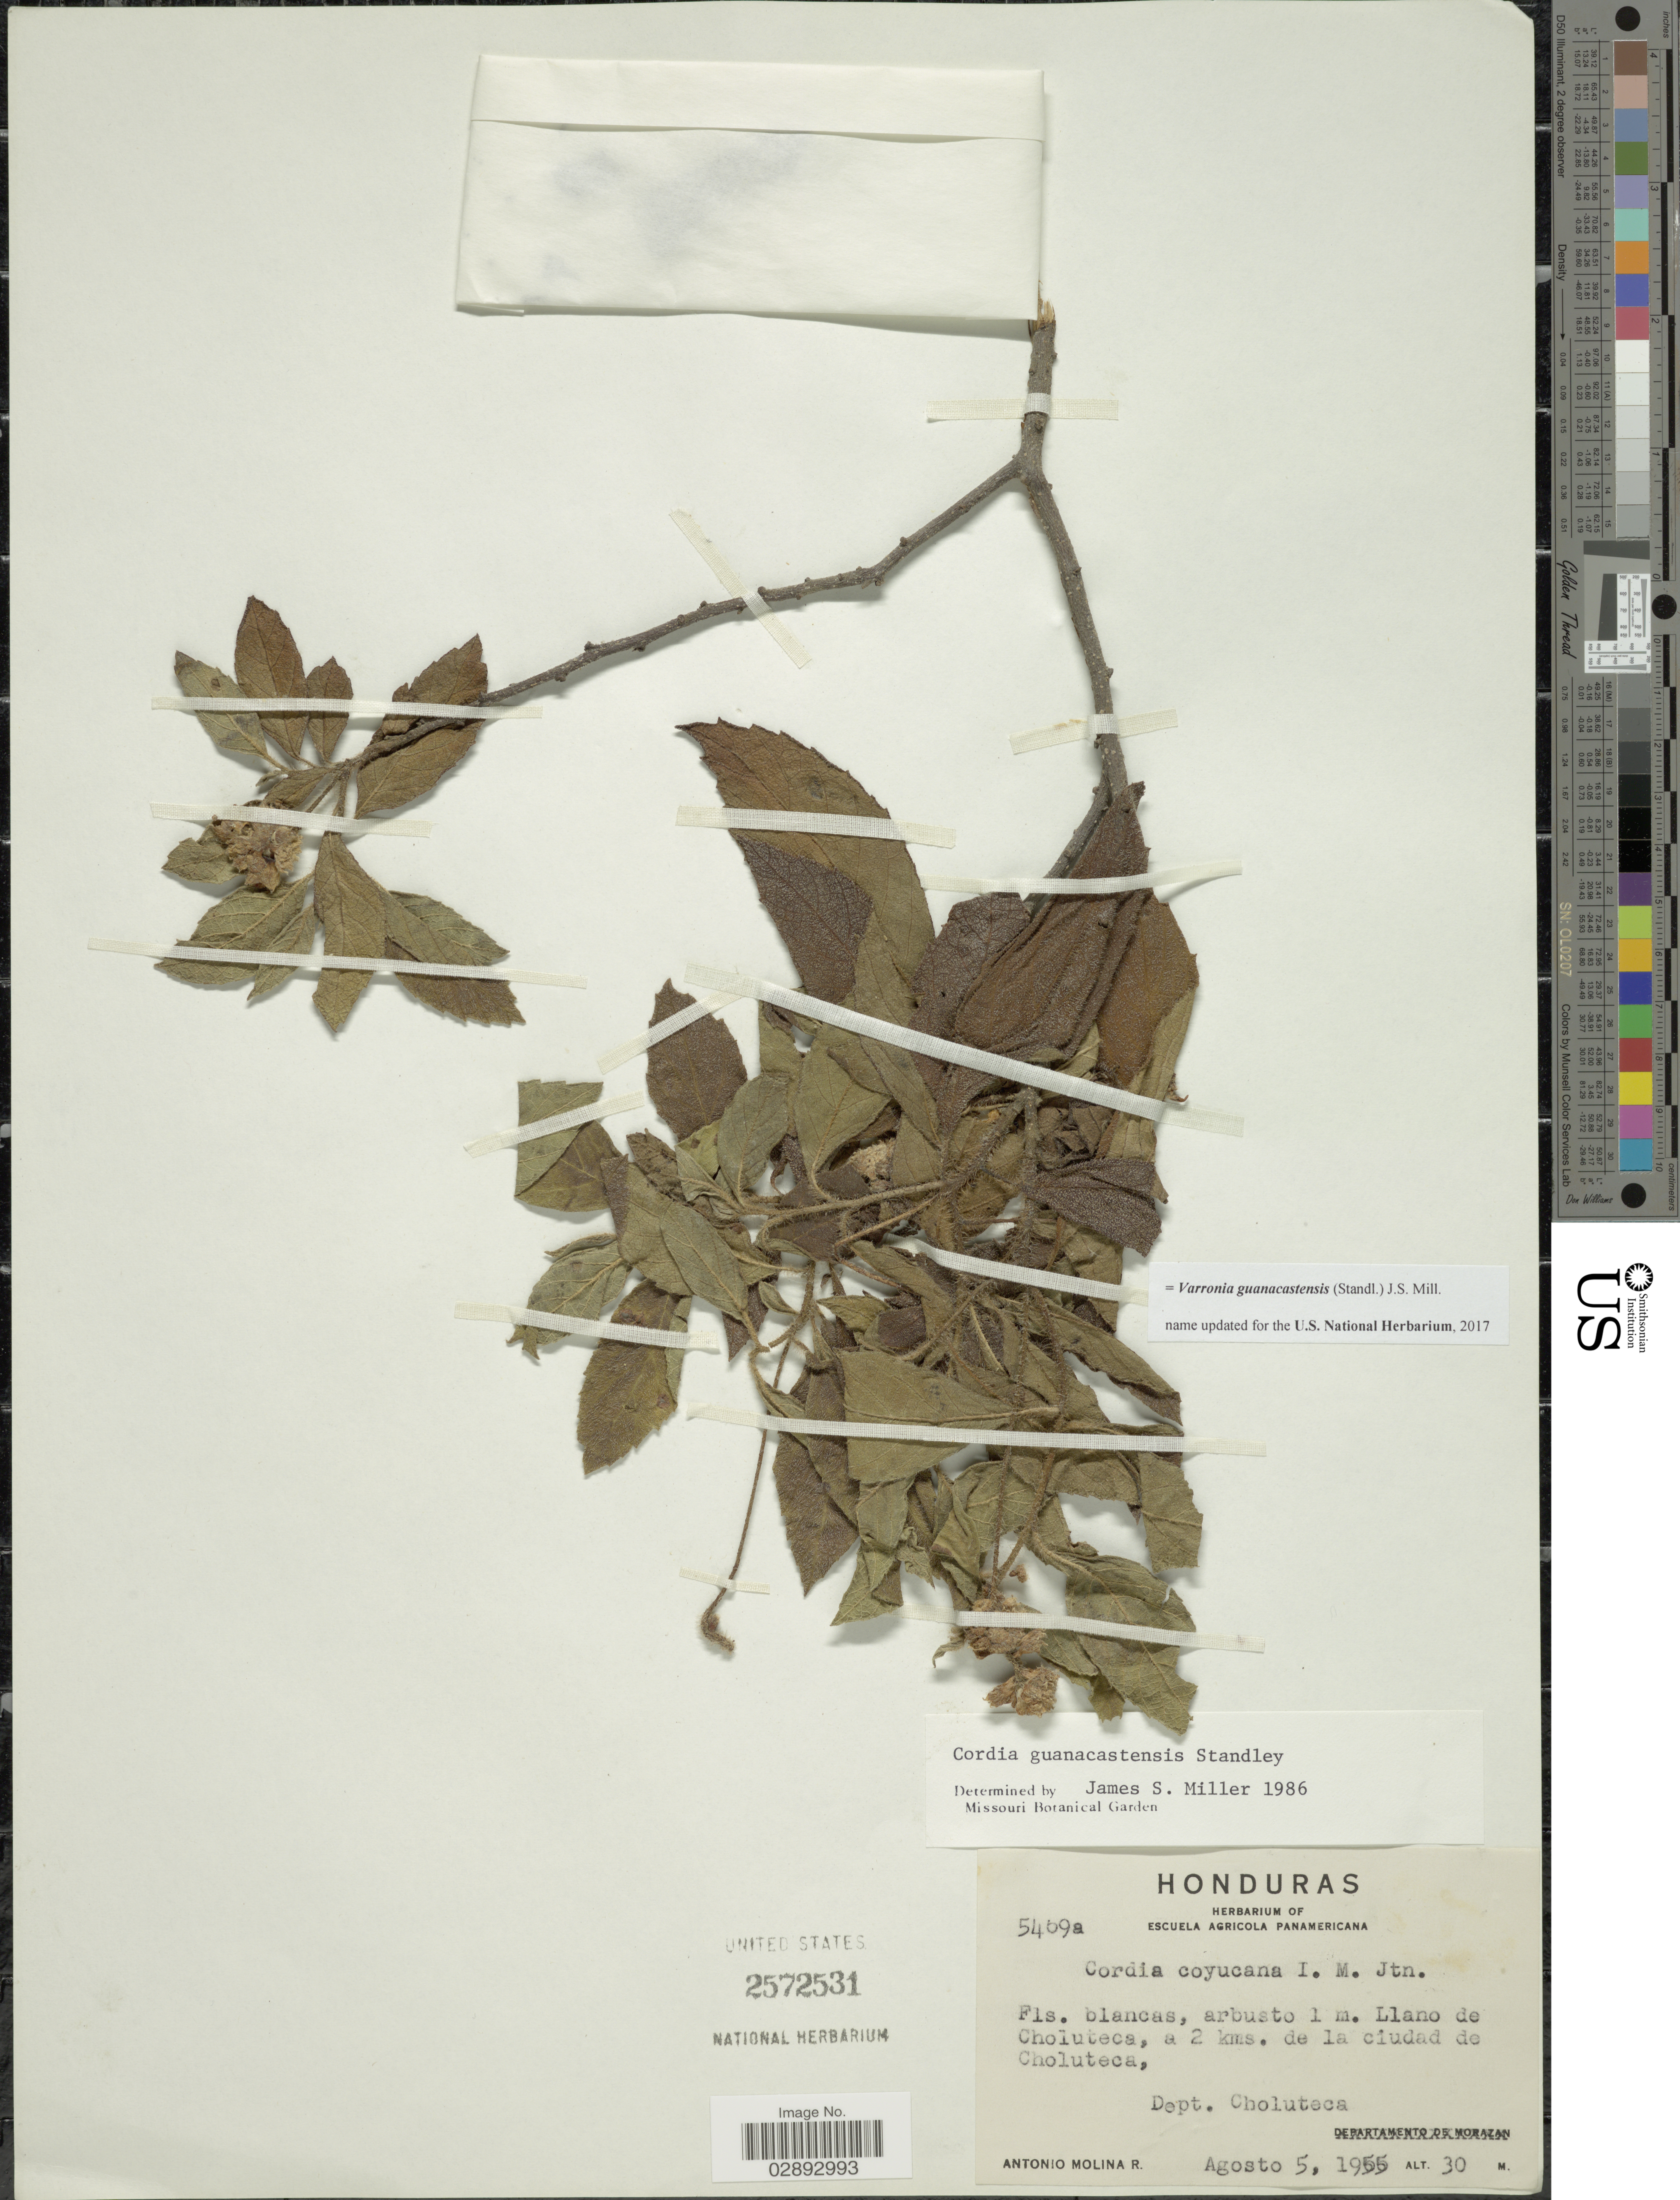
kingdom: Plantae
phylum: Tracheophyta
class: Magnoliopsida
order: Boraginales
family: Cordiaceae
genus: Varronia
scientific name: Varronia guanacastensis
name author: (Standl.) J.S. Mill.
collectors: A. Molina R.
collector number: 5469a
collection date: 1955-08-05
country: Honduras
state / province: Choluteca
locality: Llano de Choluteca, a 2 kms. de la ciudad de Choluteca, Dept. Choluteca.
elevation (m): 30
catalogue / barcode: US 2572531